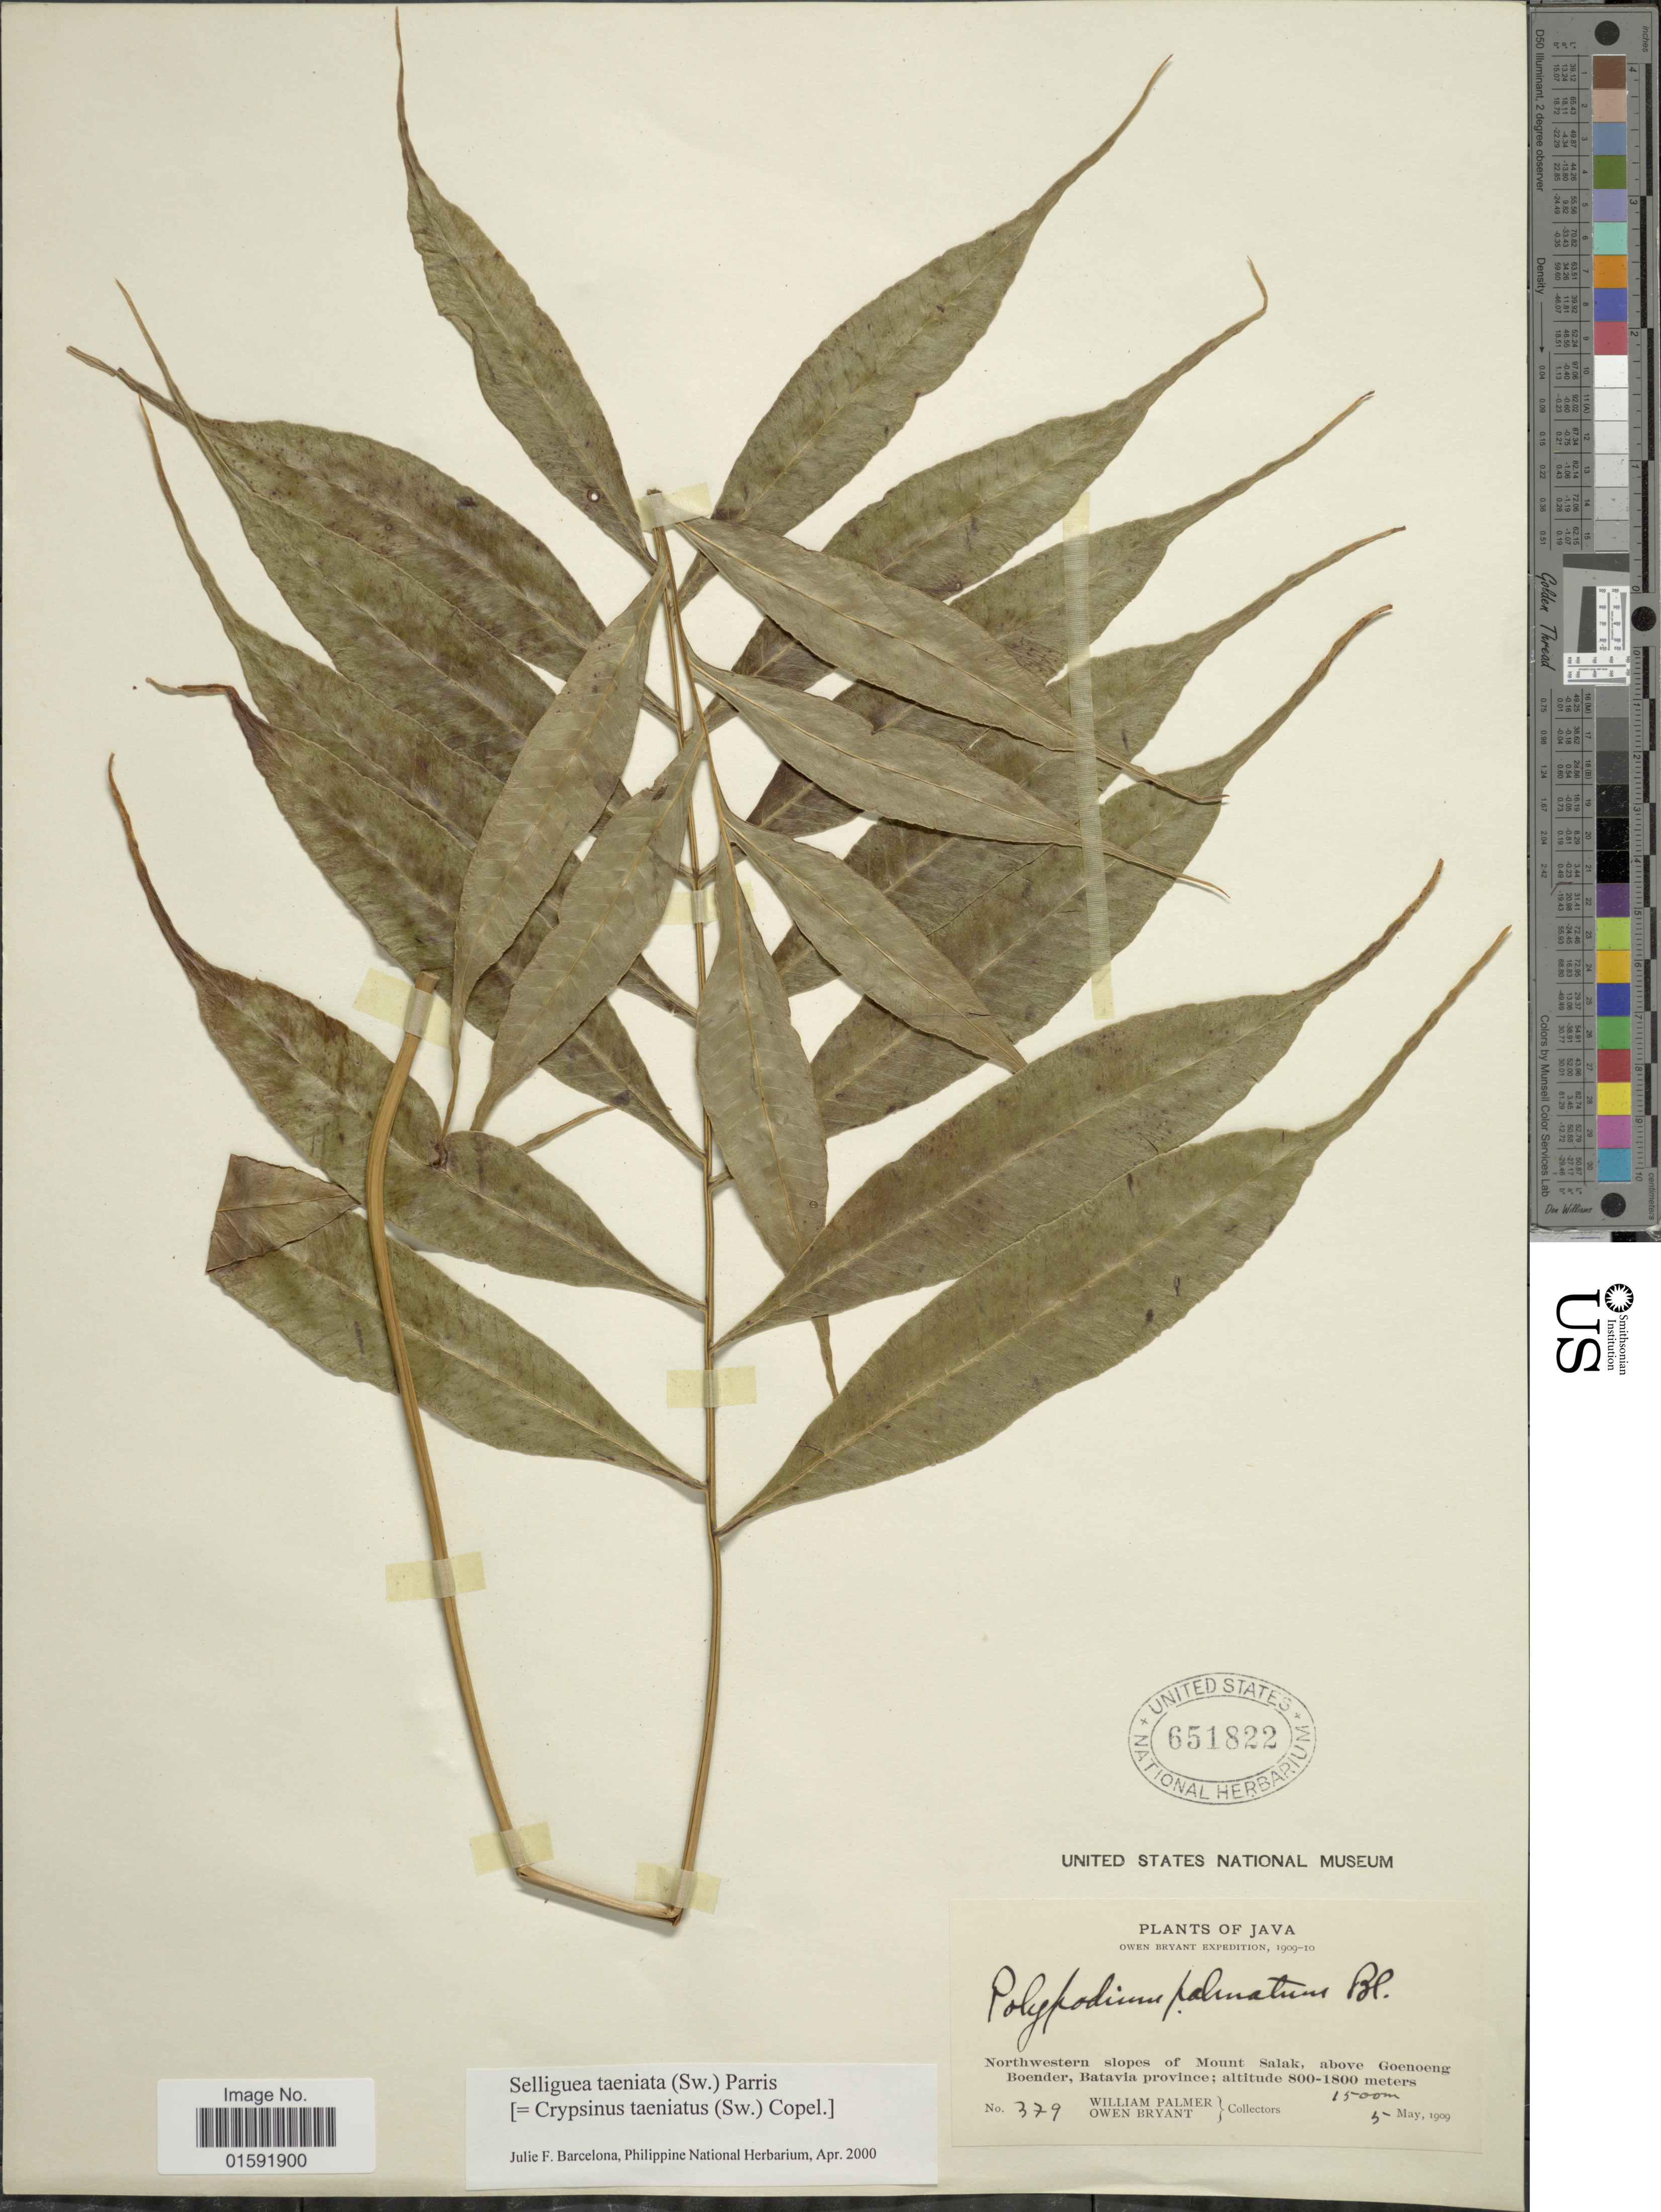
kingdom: Plantae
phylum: Tracheophyta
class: Polypodiopsida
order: Polypodiales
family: Polypodiaceae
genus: Selliguea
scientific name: Selliguea taeniata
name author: Parris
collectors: W. Palmer & O. Bryant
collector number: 379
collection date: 1909-05-05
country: Indonesia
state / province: Java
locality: Northwestern slopes of Mount Salak, above Goenoeng Boender, Batavia Province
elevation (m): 1500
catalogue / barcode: US 651822